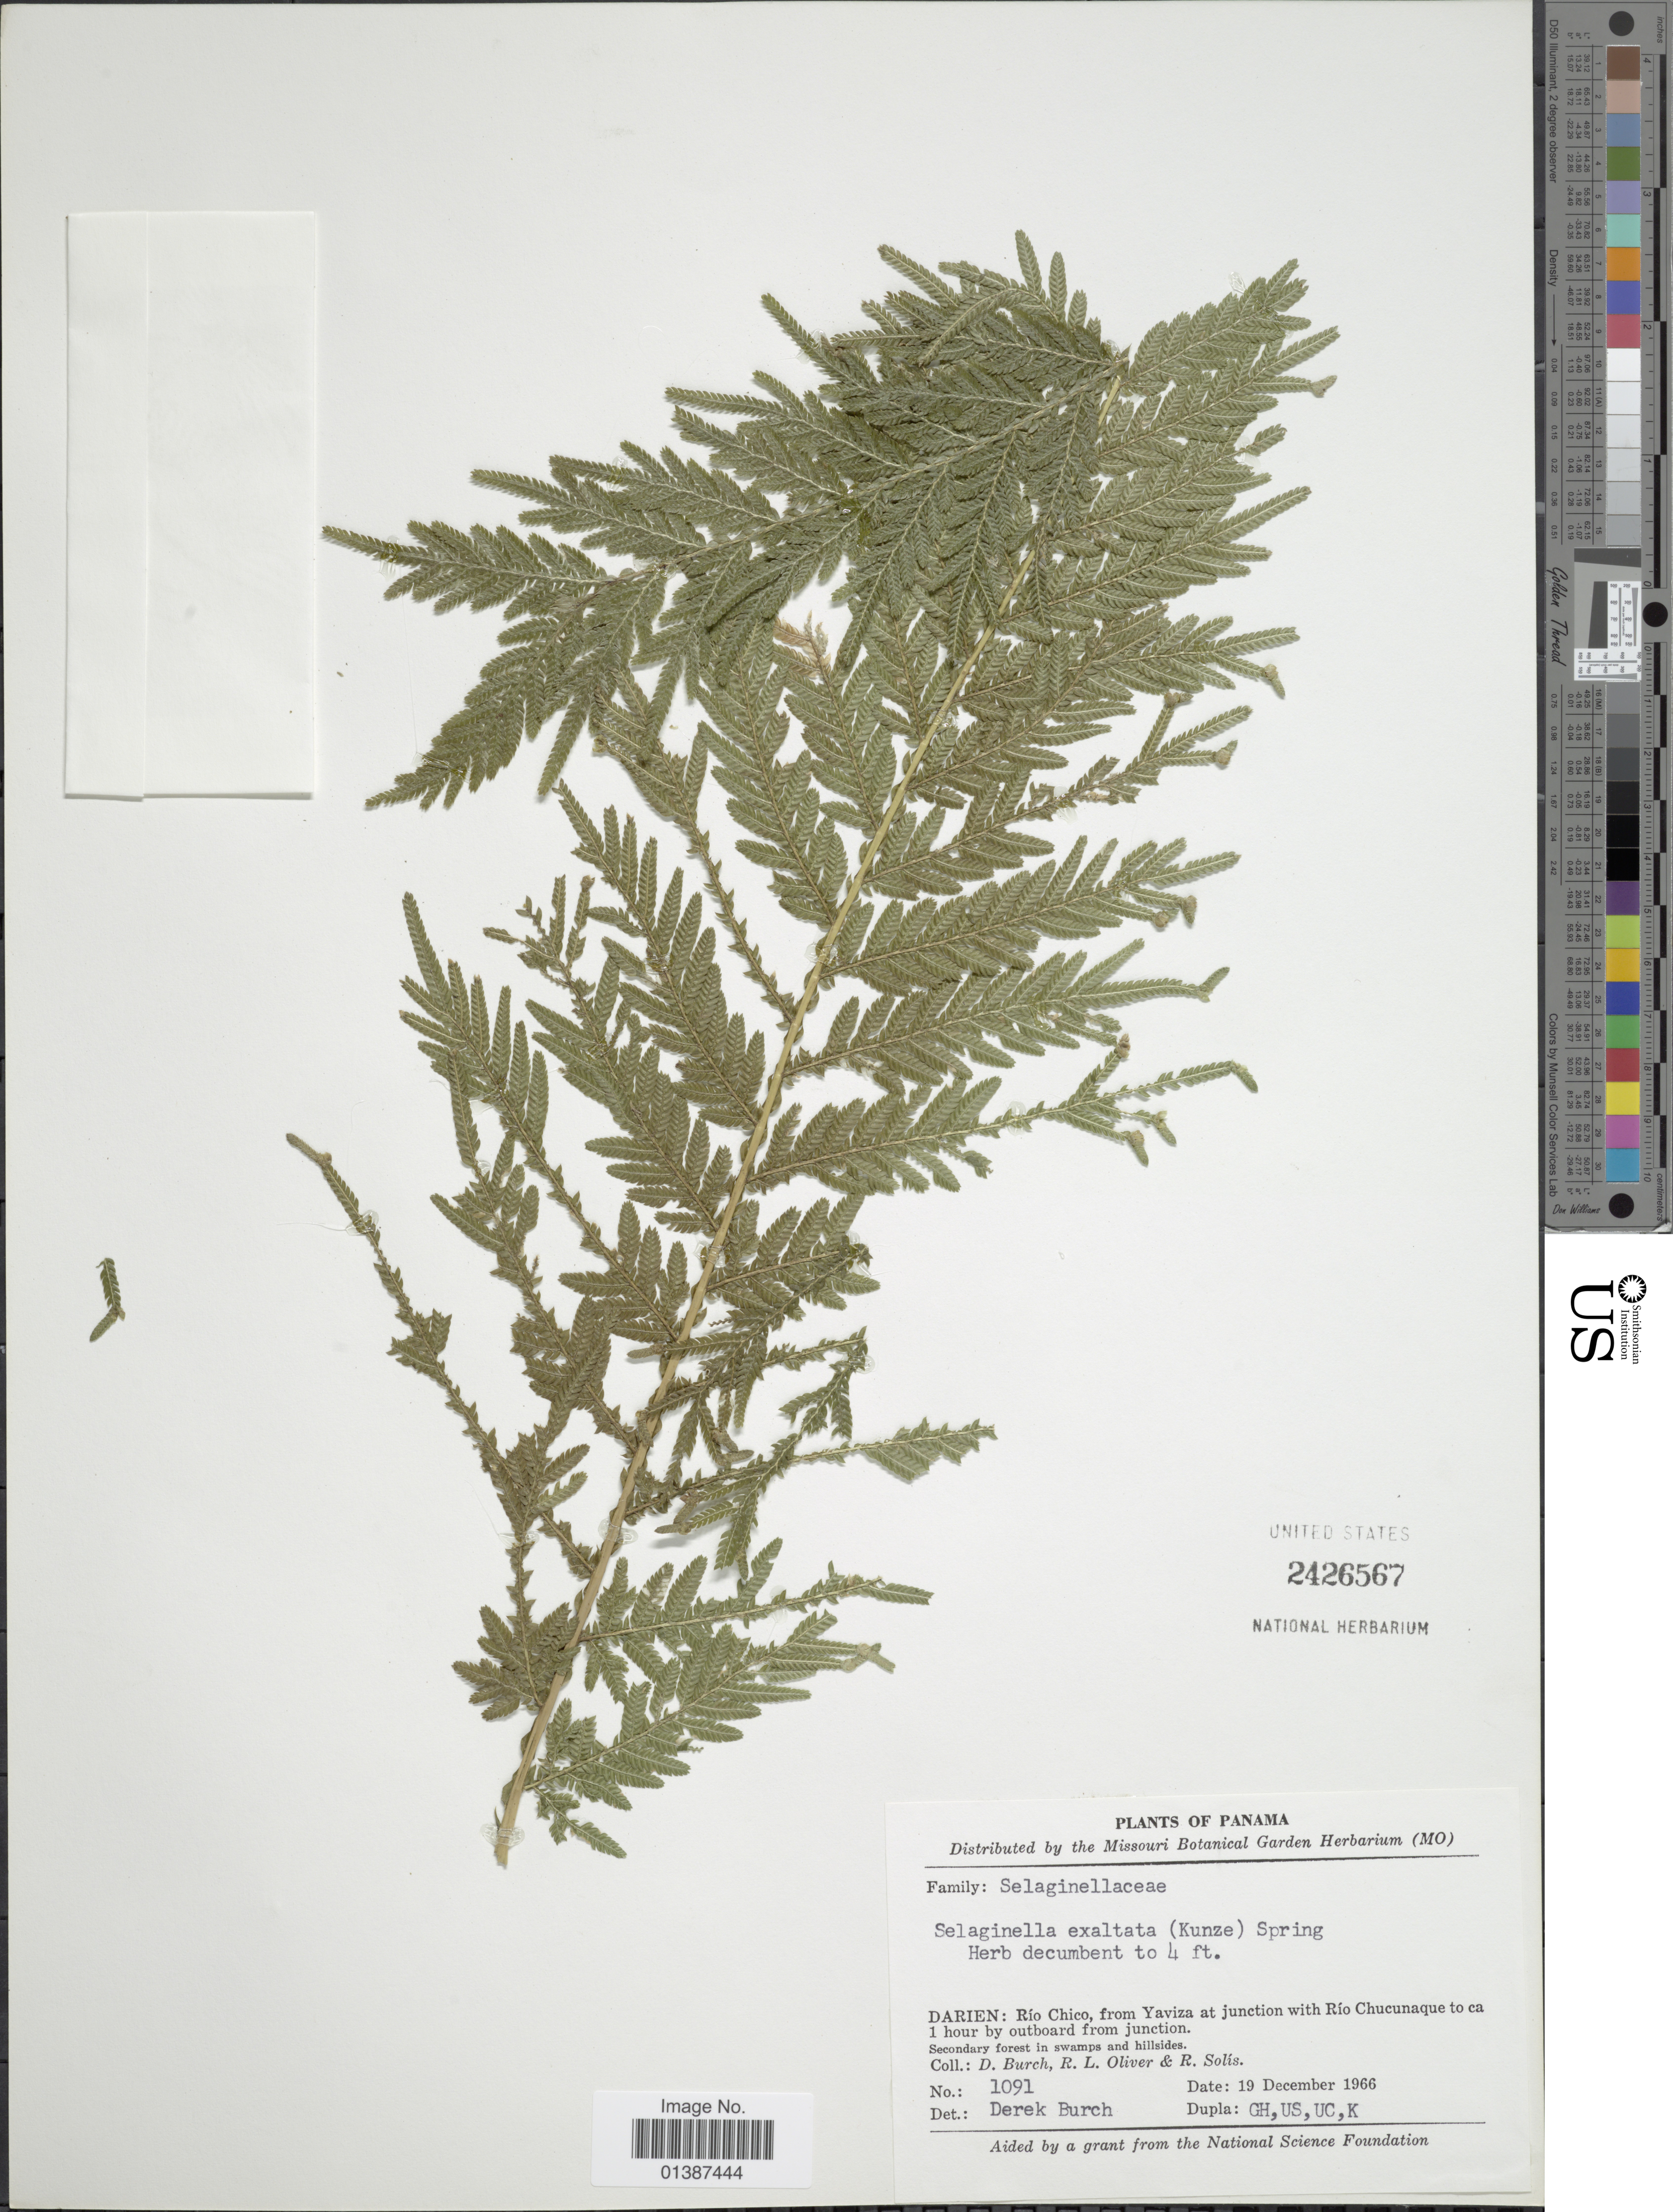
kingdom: Plantae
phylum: Tracheophyta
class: Lycopodiopsida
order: Selaginellales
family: Selaginellaceae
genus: Selaginella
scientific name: Selaginella exaltata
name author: (Kunze) Spring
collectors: D. Burch, R. Oliver & R. Solis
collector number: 1091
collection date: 1966-12-19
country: Panama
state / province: Darién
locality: Río Chico, from Yaviza at junction with Río Chucunaque to ca 1 hour by outboard from junction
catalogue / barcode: US 2426567